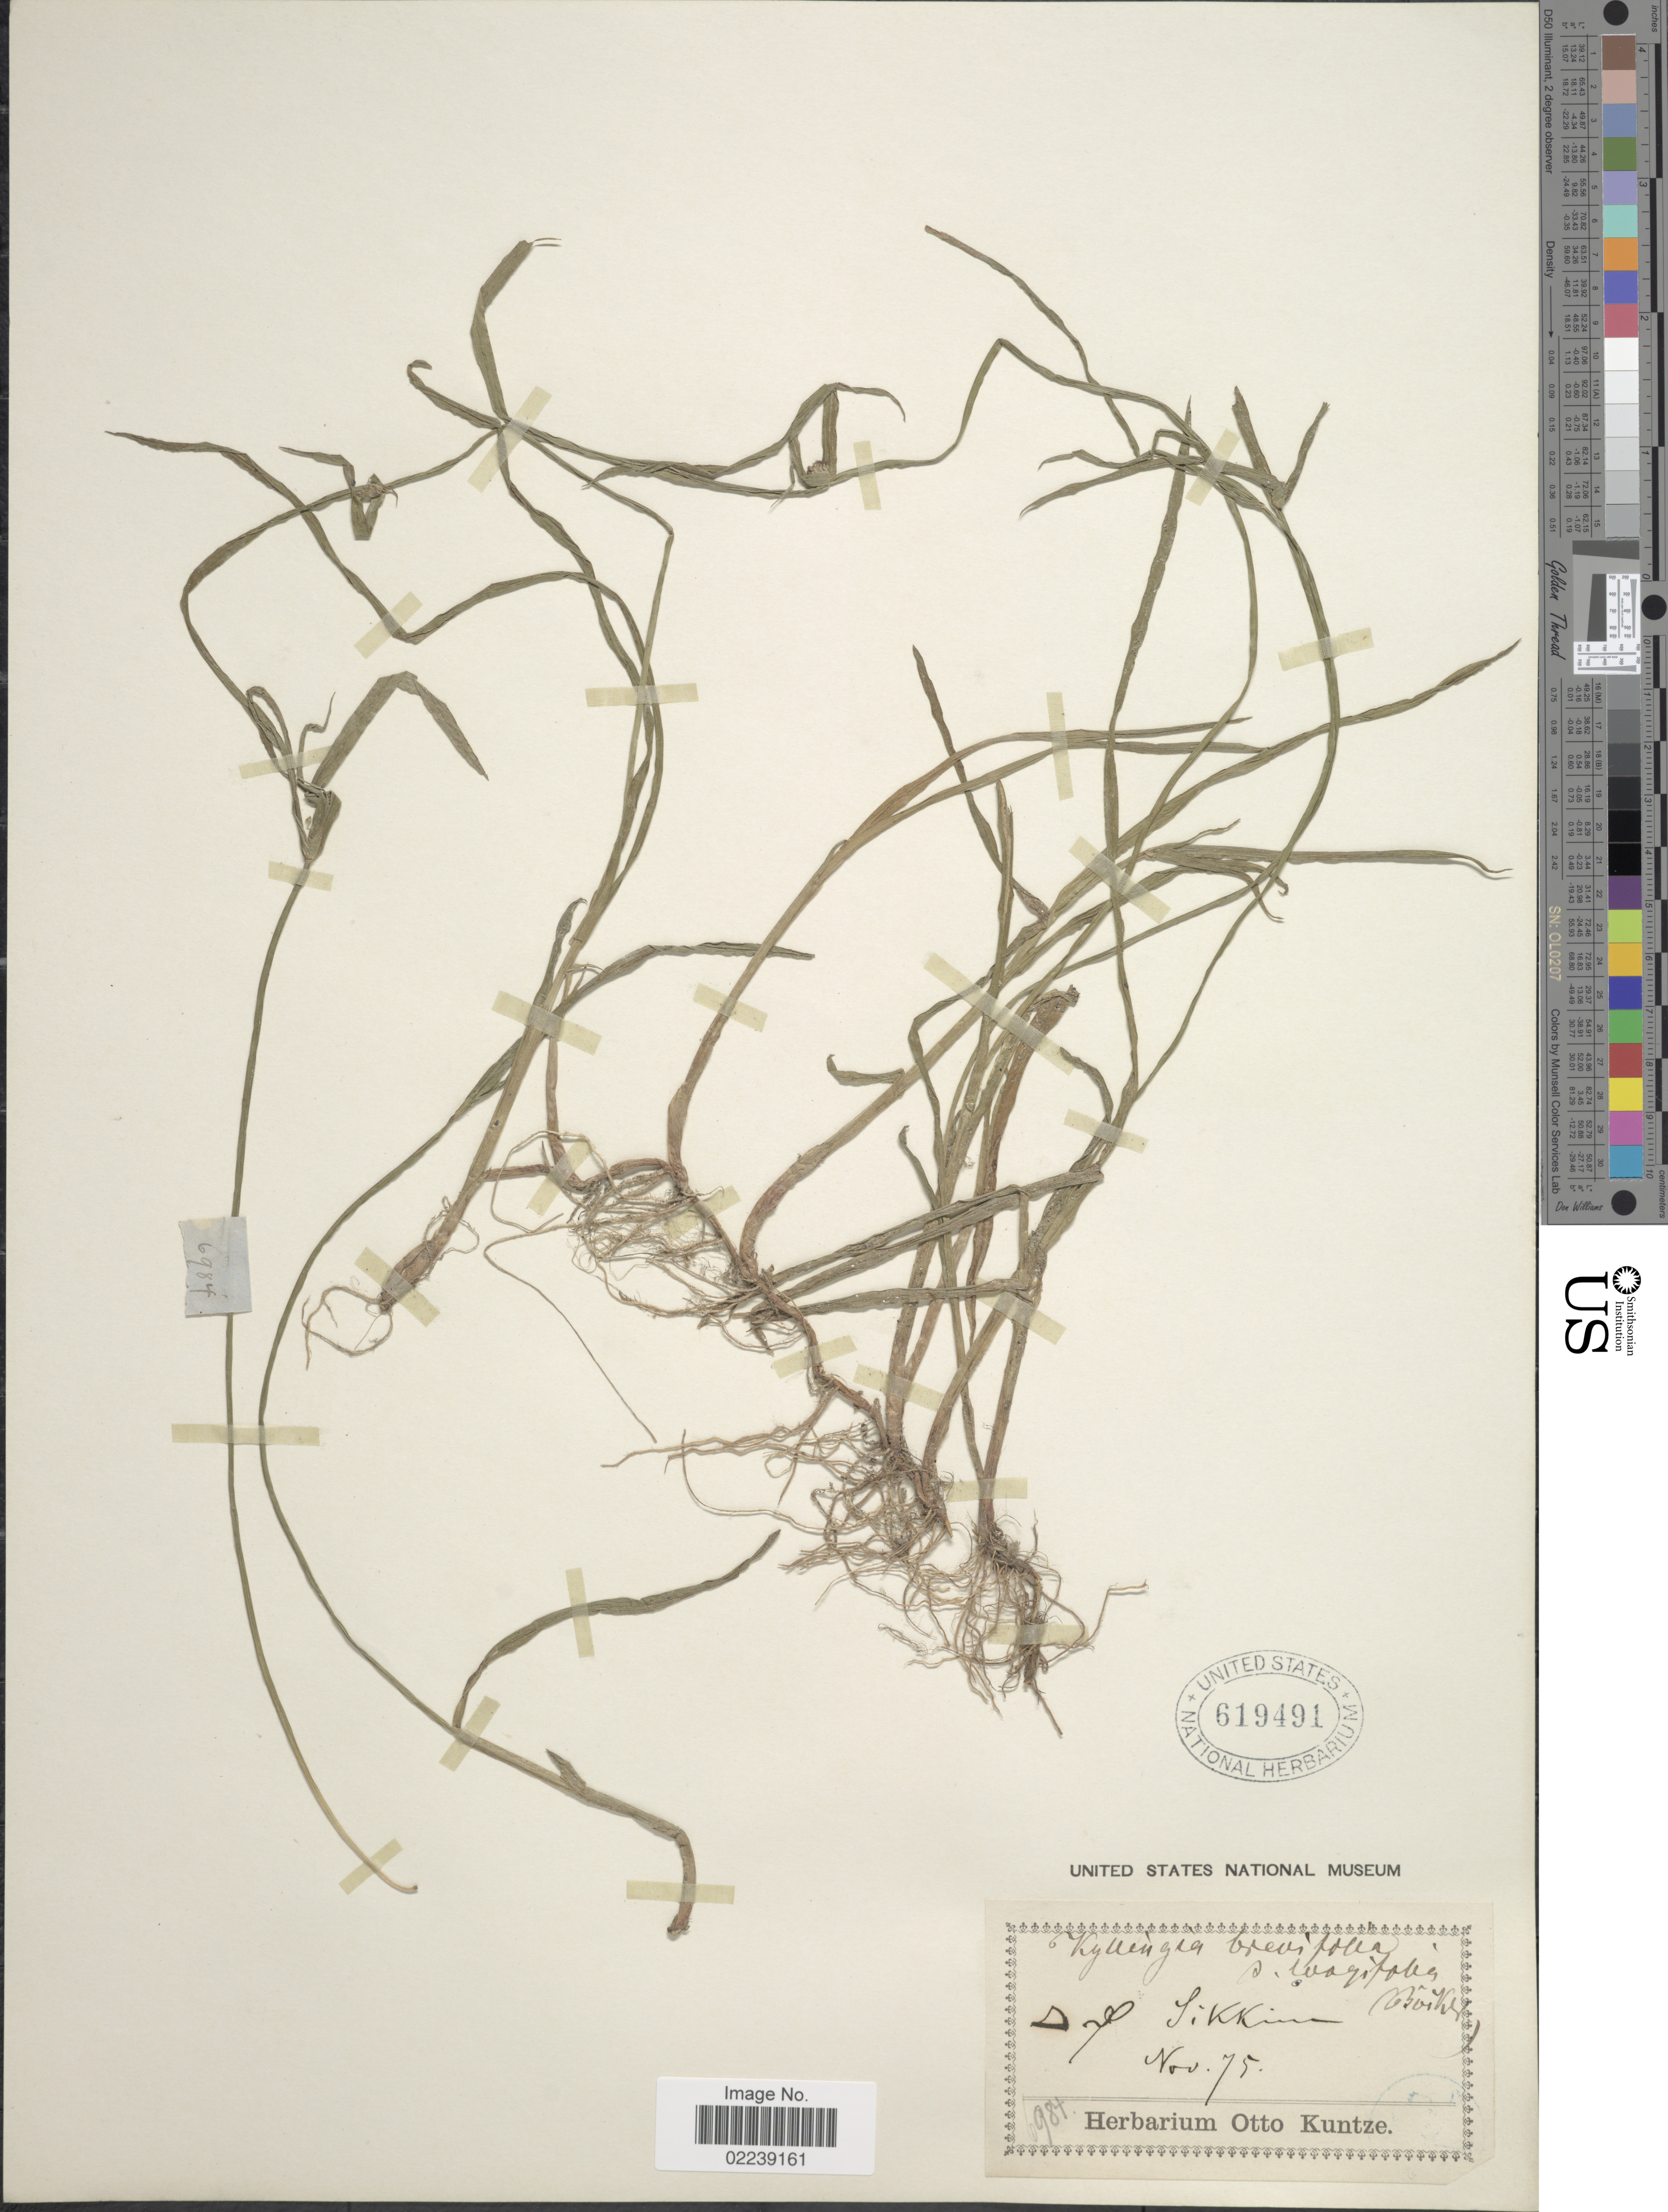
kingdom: Plantae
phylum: Tracheophyta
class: Liliopsida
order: Poales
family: Cyperaceae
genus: Cyperus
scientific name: Cyperus brevifolius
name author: (Rottb.) Hassk.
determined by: Strong, M. T., (US), Smithsonian Institution - National Museum of Natural History (UNITED STATES)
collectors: ex herb. Otto Kuntze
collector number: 6984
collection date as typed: Transcribed d/m/y: /11/75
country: India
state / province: Sikkim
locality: D.F. Sikkim [interpreted]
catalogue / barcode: US 619491